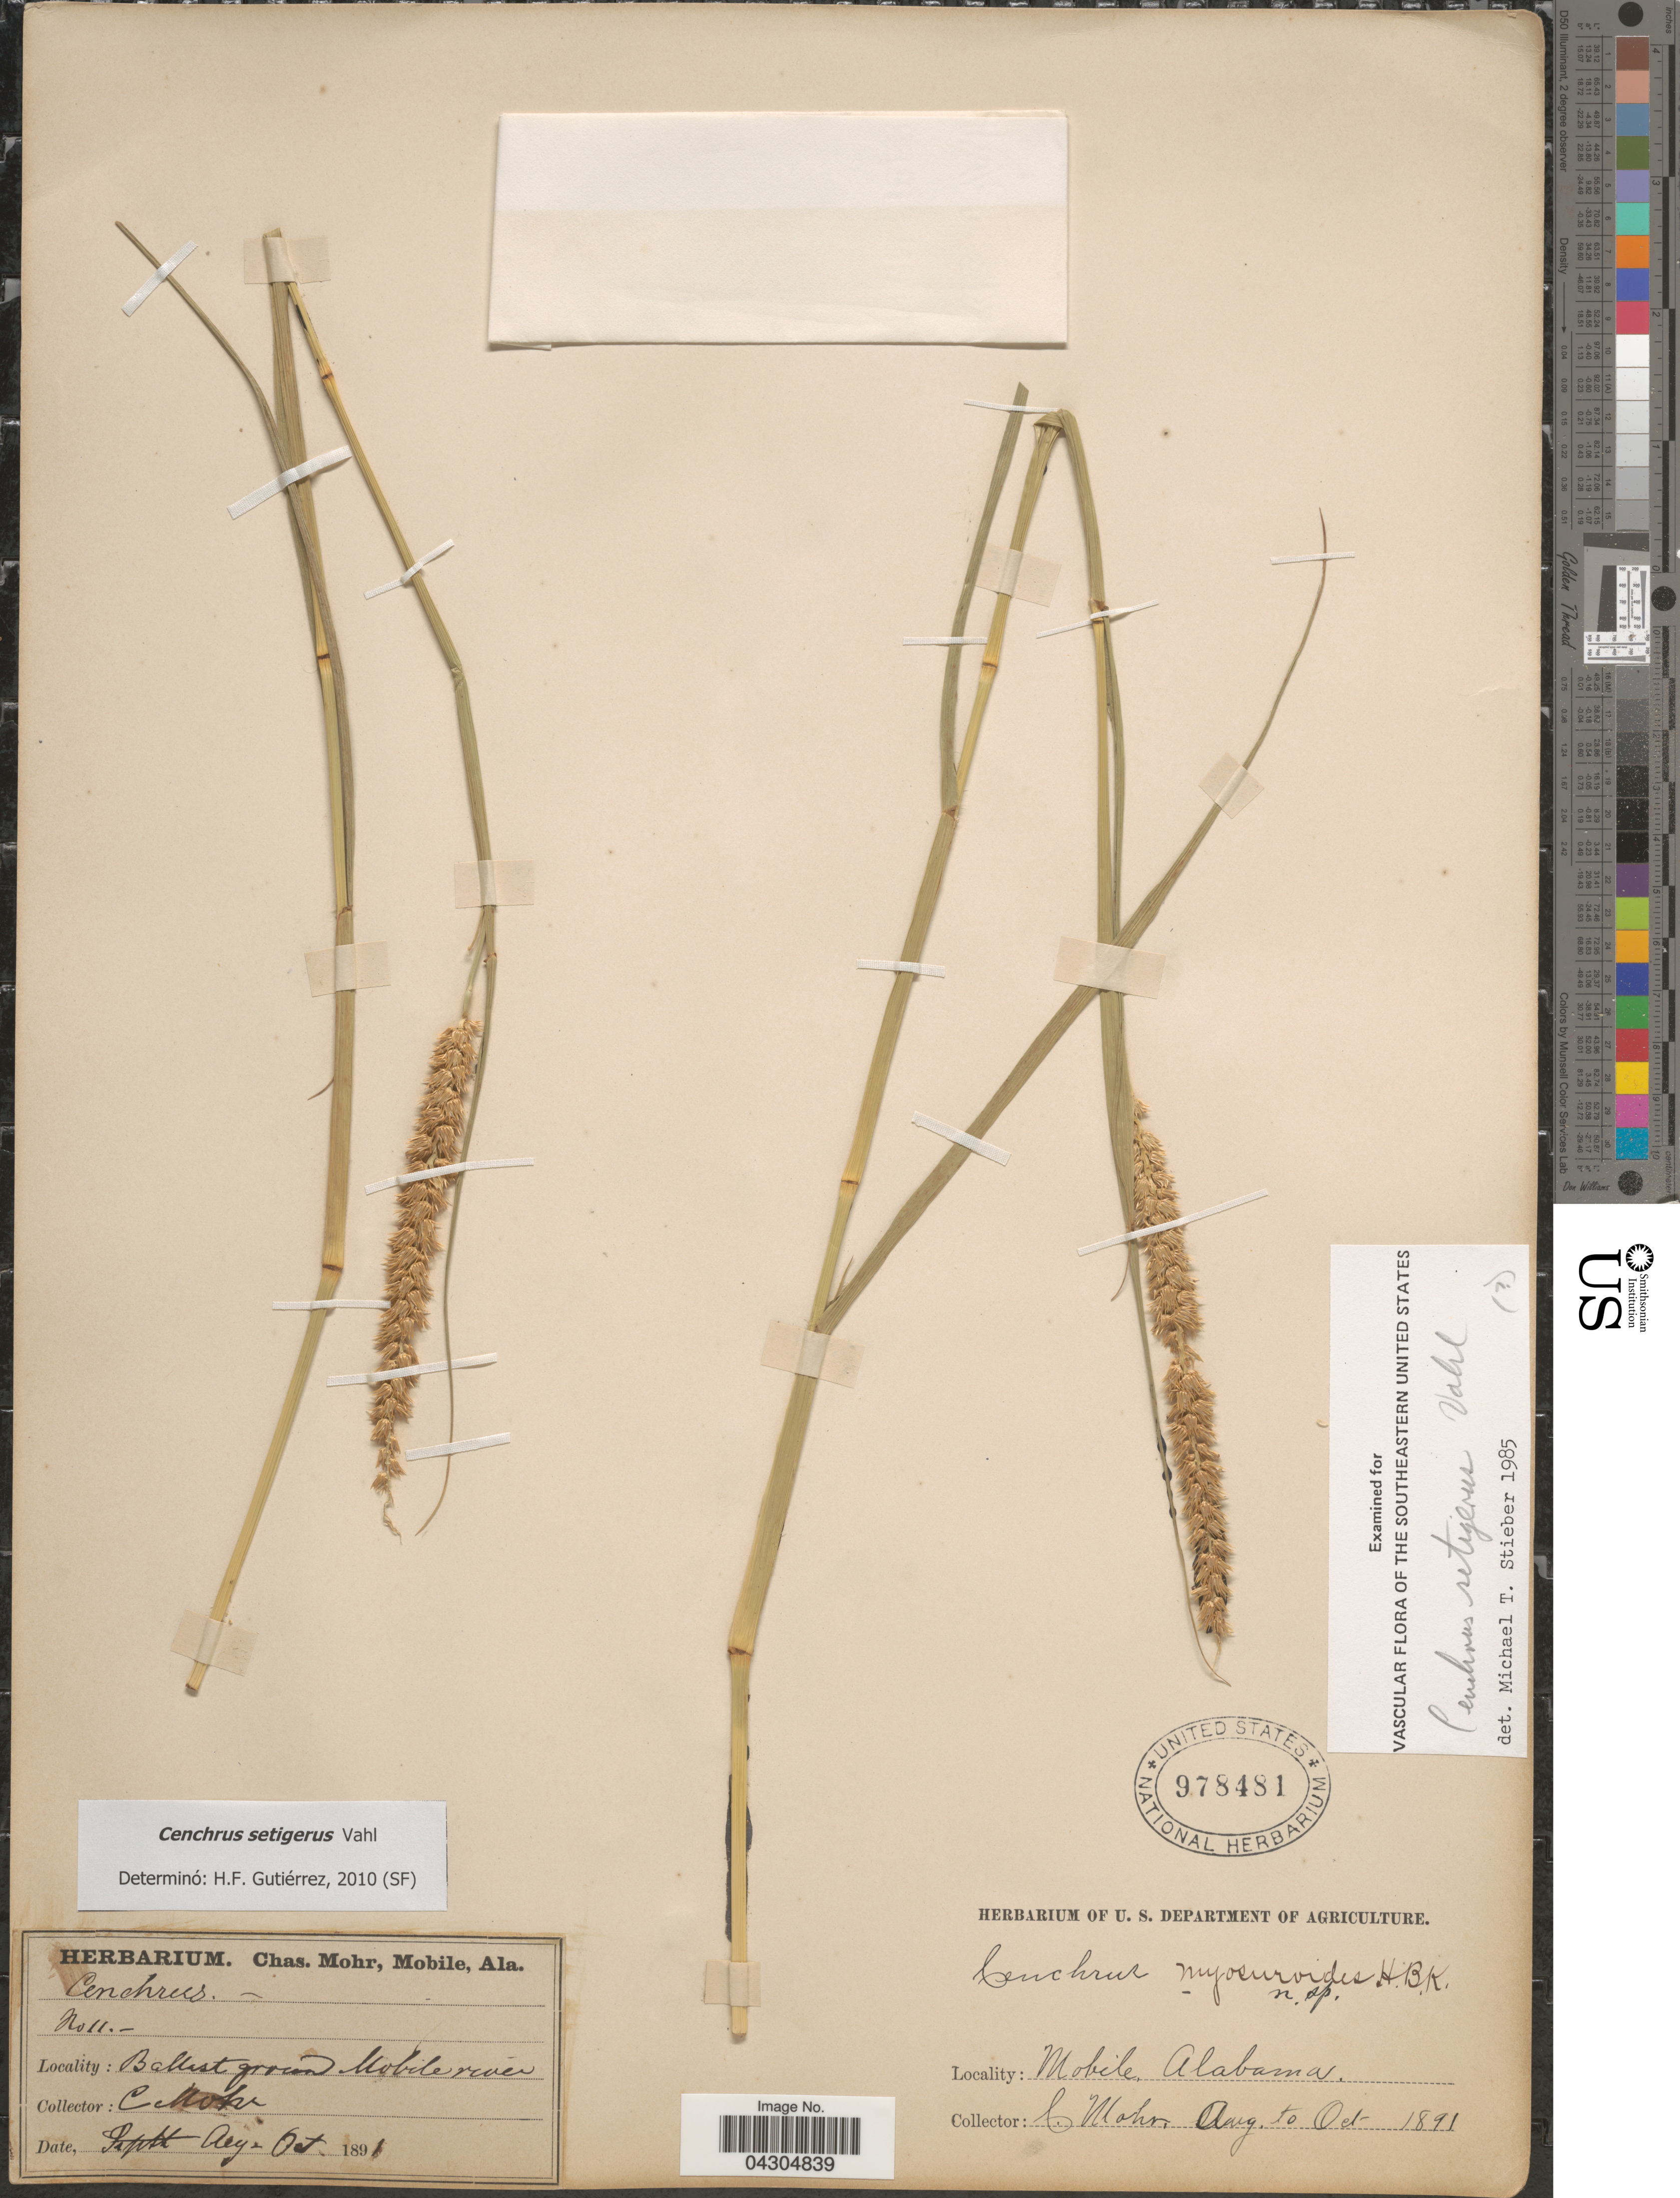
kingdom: Plantae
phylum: Tracheophyta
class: Liliopsida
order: Poales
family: Poaceae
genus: Cenchrus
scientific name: Cenchrus setiger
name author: Vahl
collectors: Mohr, C. T. (herbarium)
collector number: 11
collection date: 1891-08/1891-10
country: United States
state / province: Alabama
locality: Ballast ground Mobile river.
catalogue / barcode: US 978481